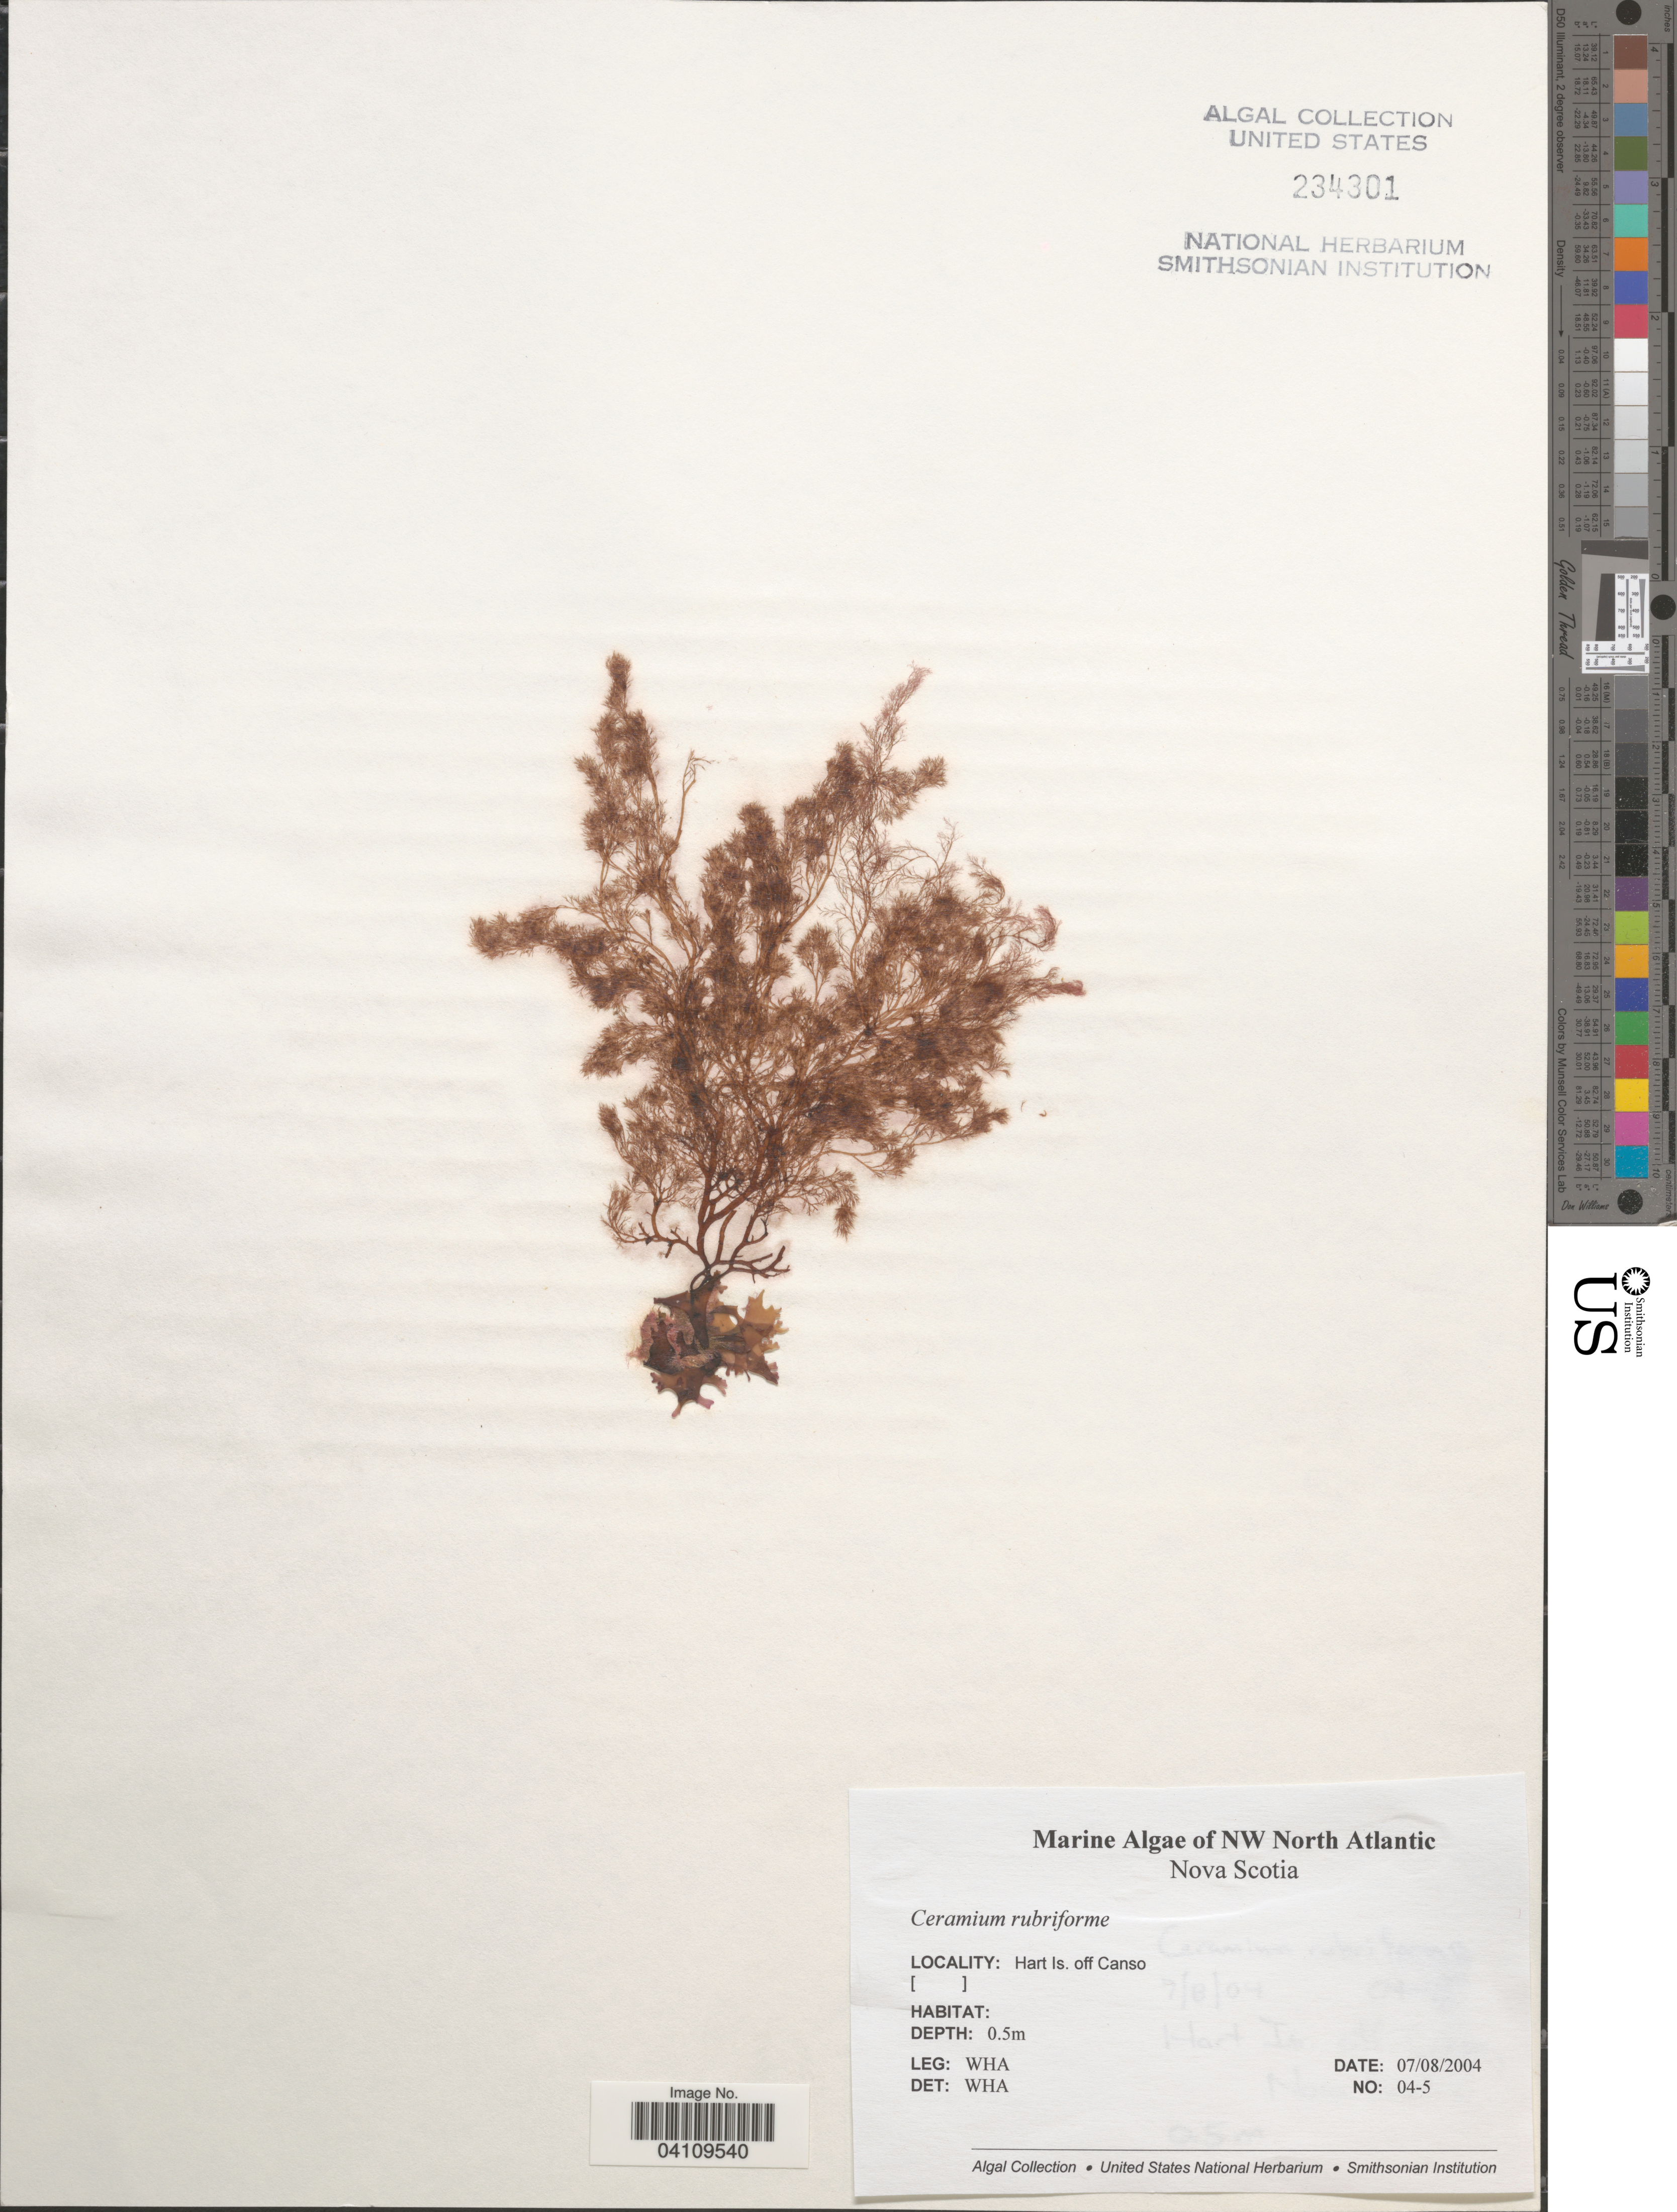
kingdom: Plantae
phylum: Rhodophyta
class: Florideophyceae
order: Ceramiales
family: Ceramiaceae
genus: Ceramium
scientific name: Ceramium arborescens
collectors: W. H. Adey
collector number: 04-5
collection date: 2004-08-07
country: Canada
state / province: Nova Scotia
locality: NW North Atlantic. Hart Is. off Canso.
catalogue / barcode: US 234301